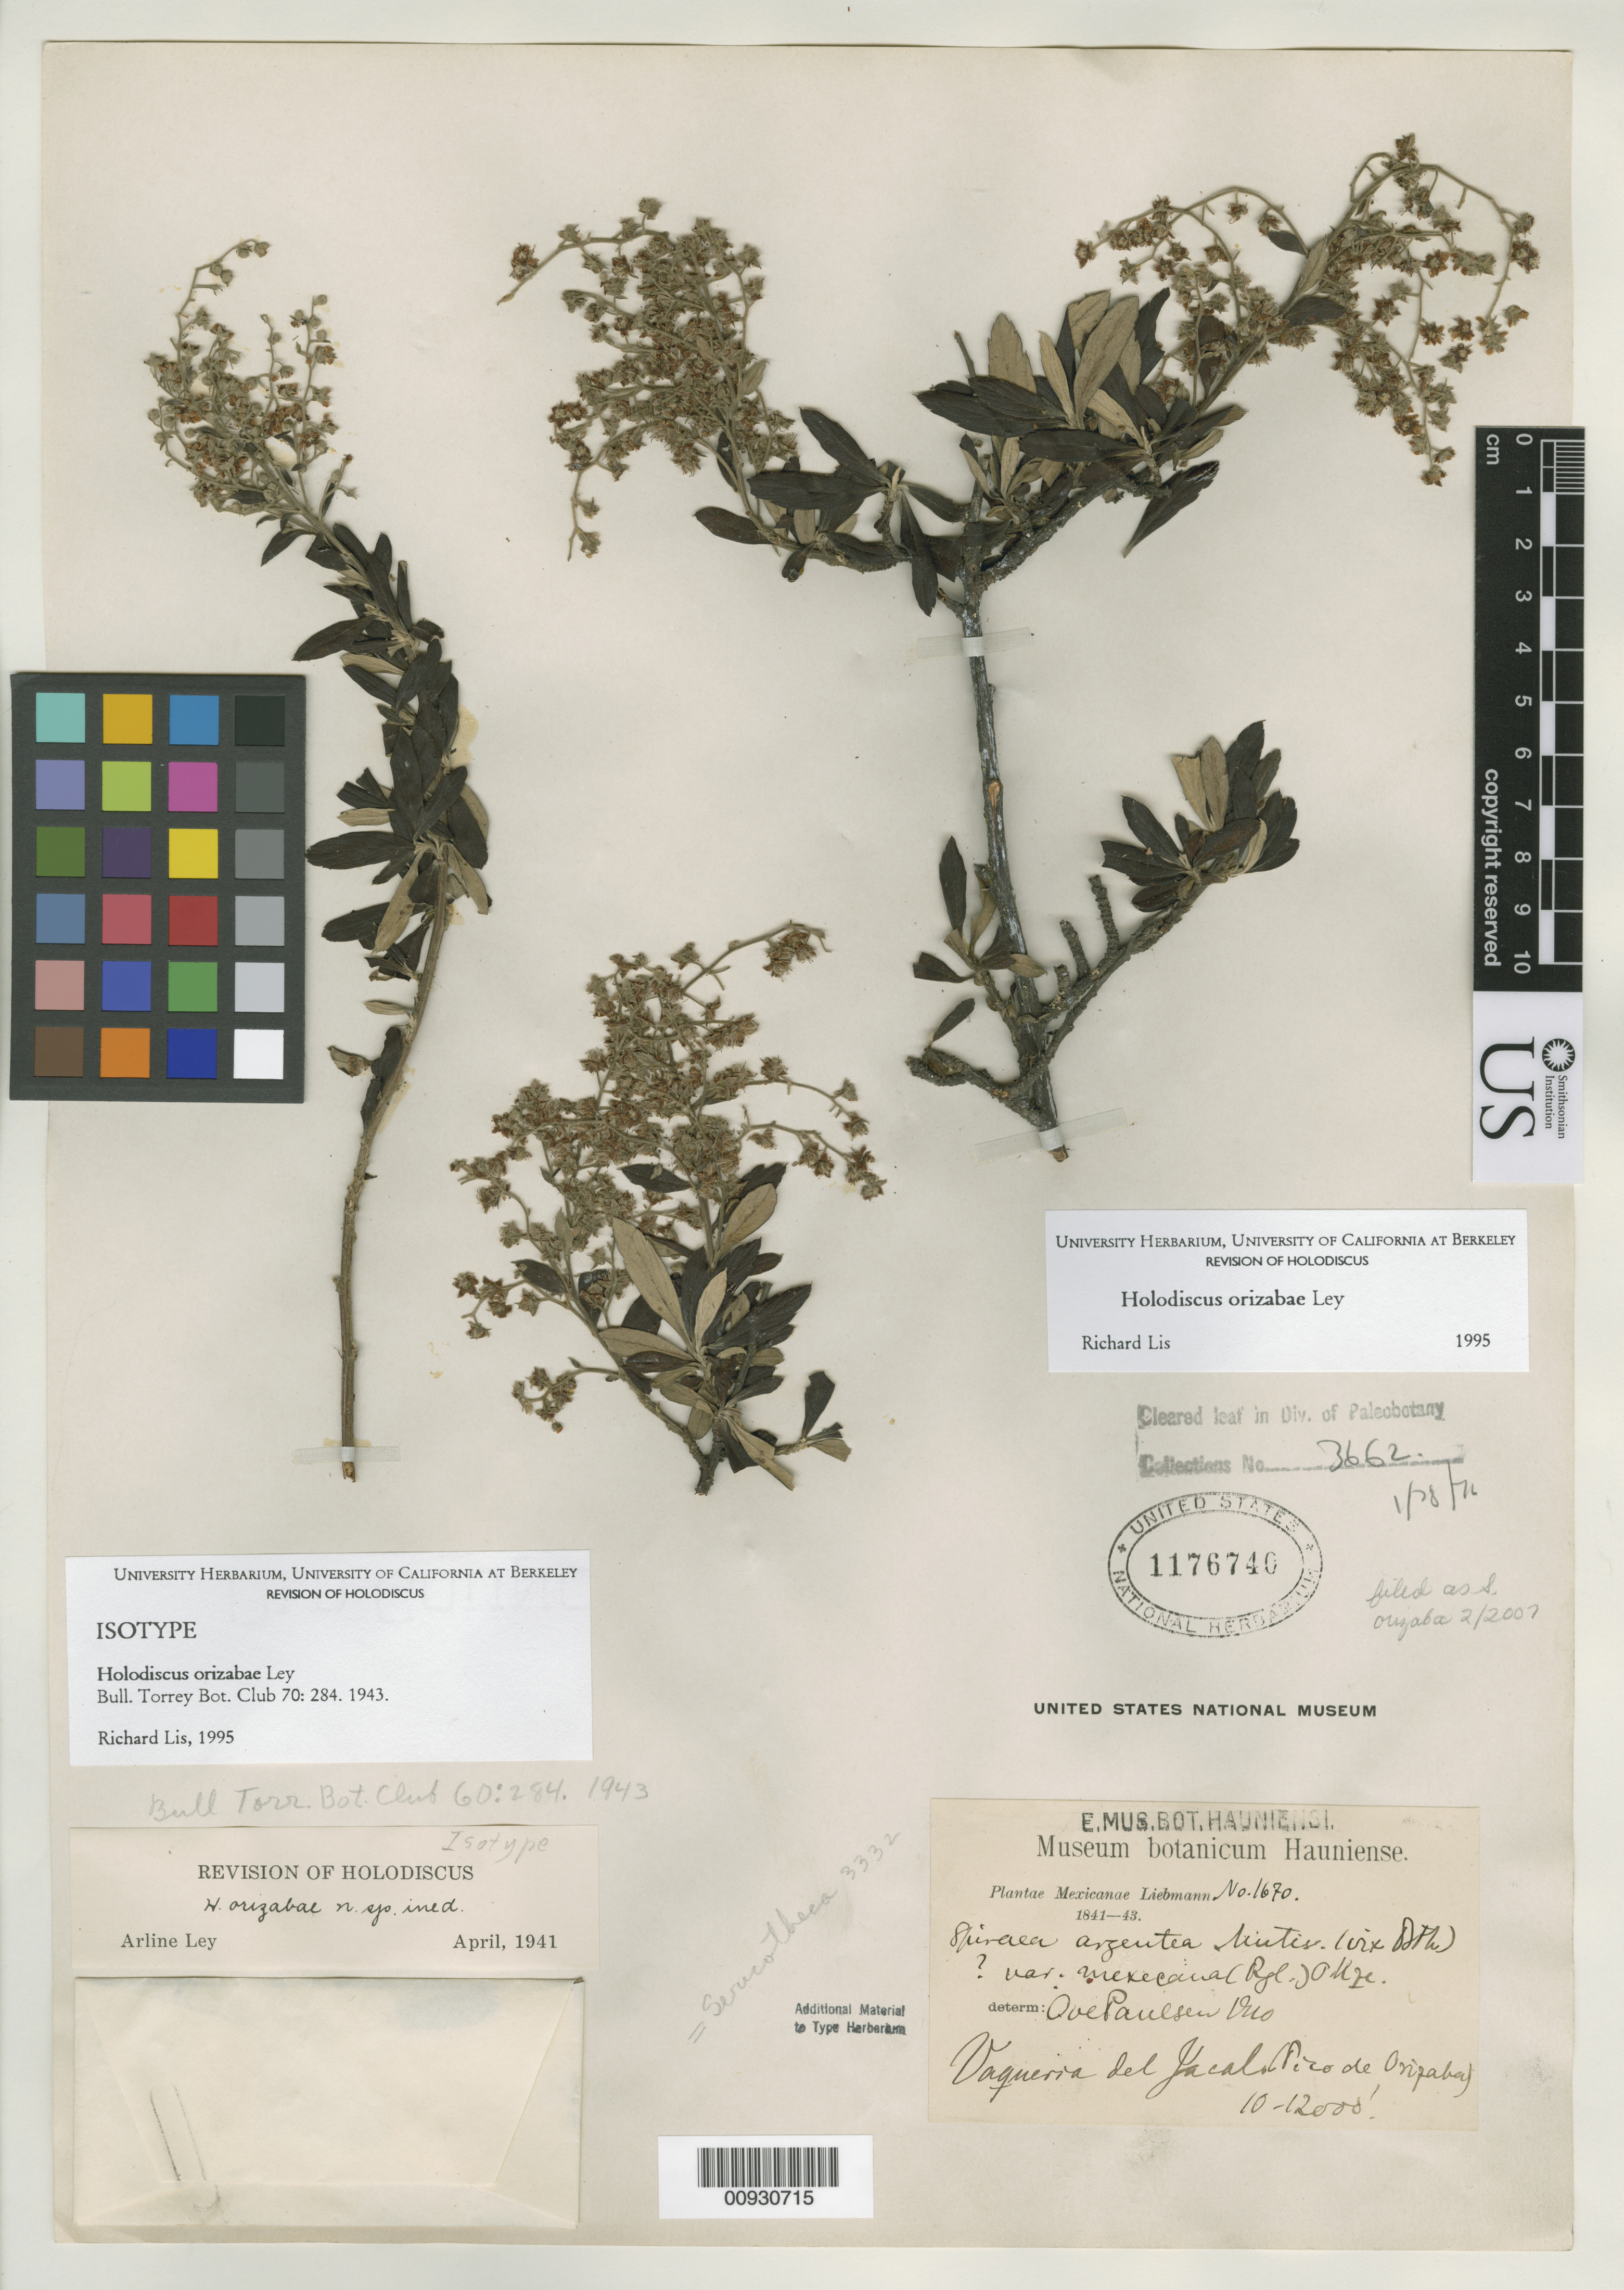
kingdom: Plantae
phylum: Tracheophyta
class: Magnoliopsida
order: Rosales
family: Rosaceae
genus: Holodiscus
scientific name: Holodiscus orizabae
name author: F.A. Ley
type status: Isotype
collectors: F. M. Liebmann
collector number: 1670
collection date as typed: Sep 1841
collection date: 1841-09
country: Mexico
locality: Vaqueria del Jacal, Pico de Orizaba.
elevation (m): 3048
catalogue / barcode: US 1176740